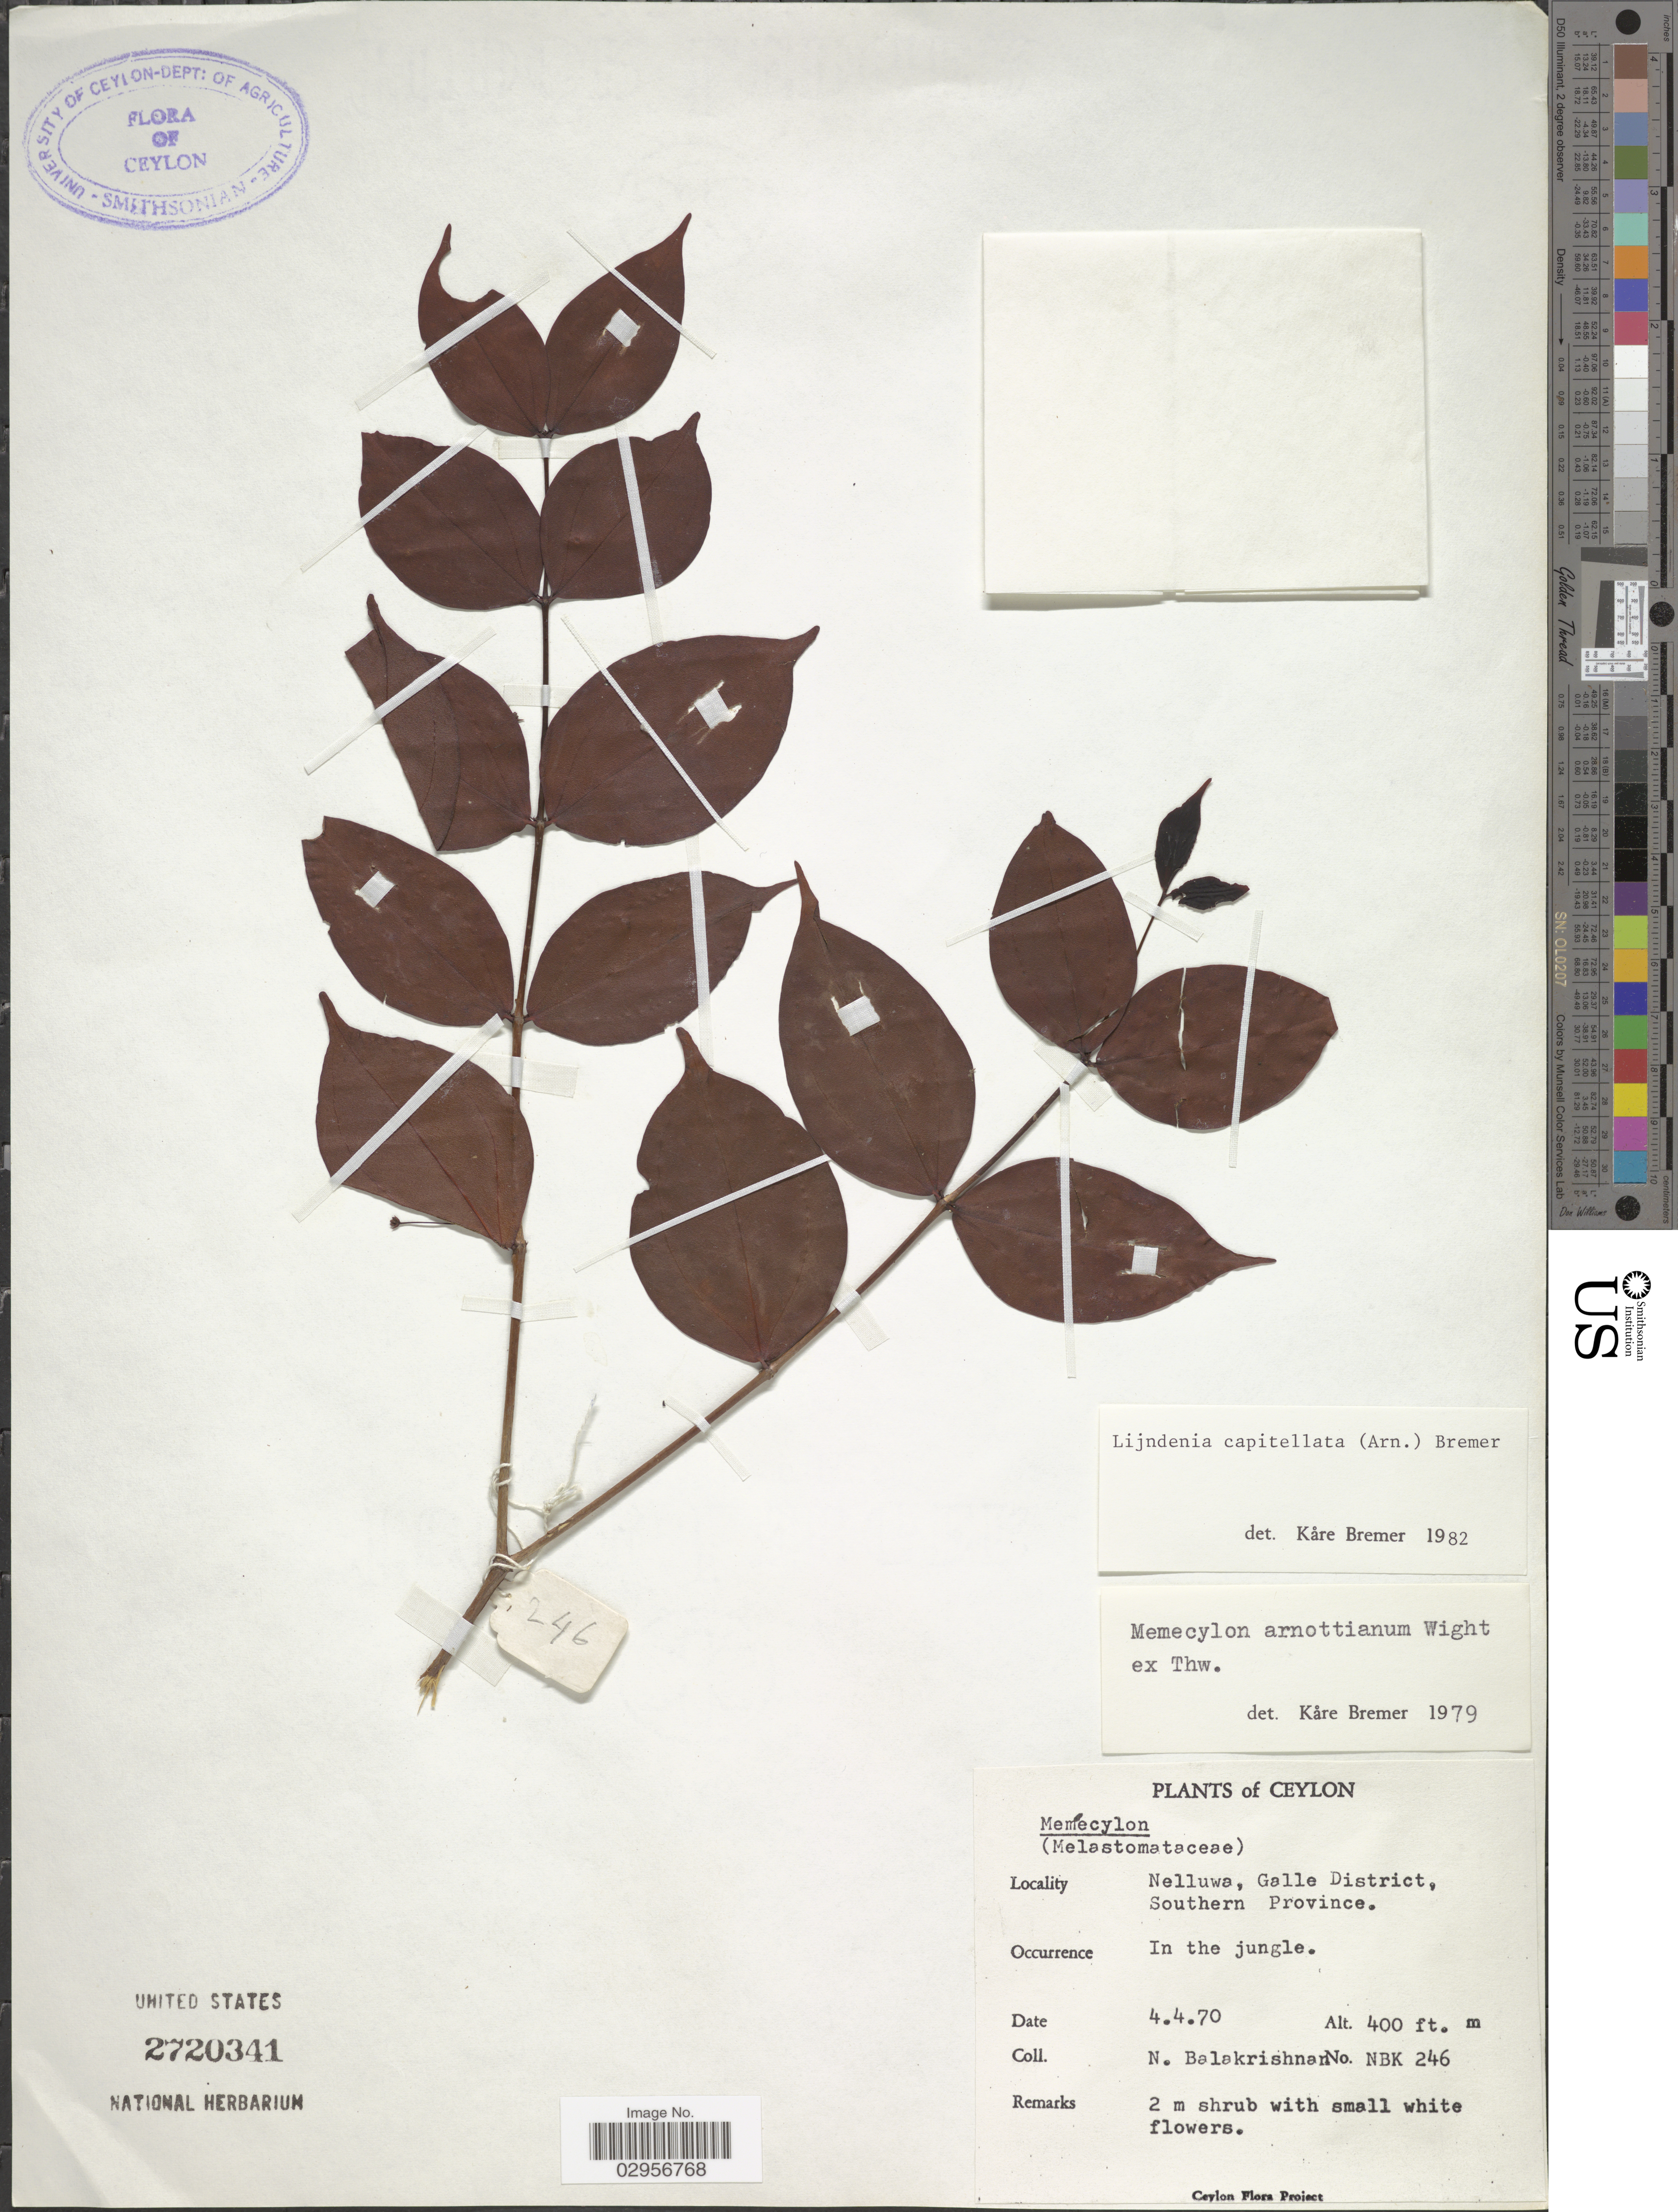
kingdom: Plantae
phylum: Tracheophyta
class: Magnoliopsida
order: Myrtales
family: Melastomataceae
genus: Lijndenia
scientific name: Lijndenia capitellata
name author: K. Bremer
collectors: N. Balakrishnan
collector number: NBK246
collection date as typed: Transcribed d/m/y: 4/4/70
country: Sri Lanka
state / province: Southern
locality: Ceylon. Nelluwa, Galle District, Southern Province.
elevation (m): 122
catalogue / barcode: US 2720341